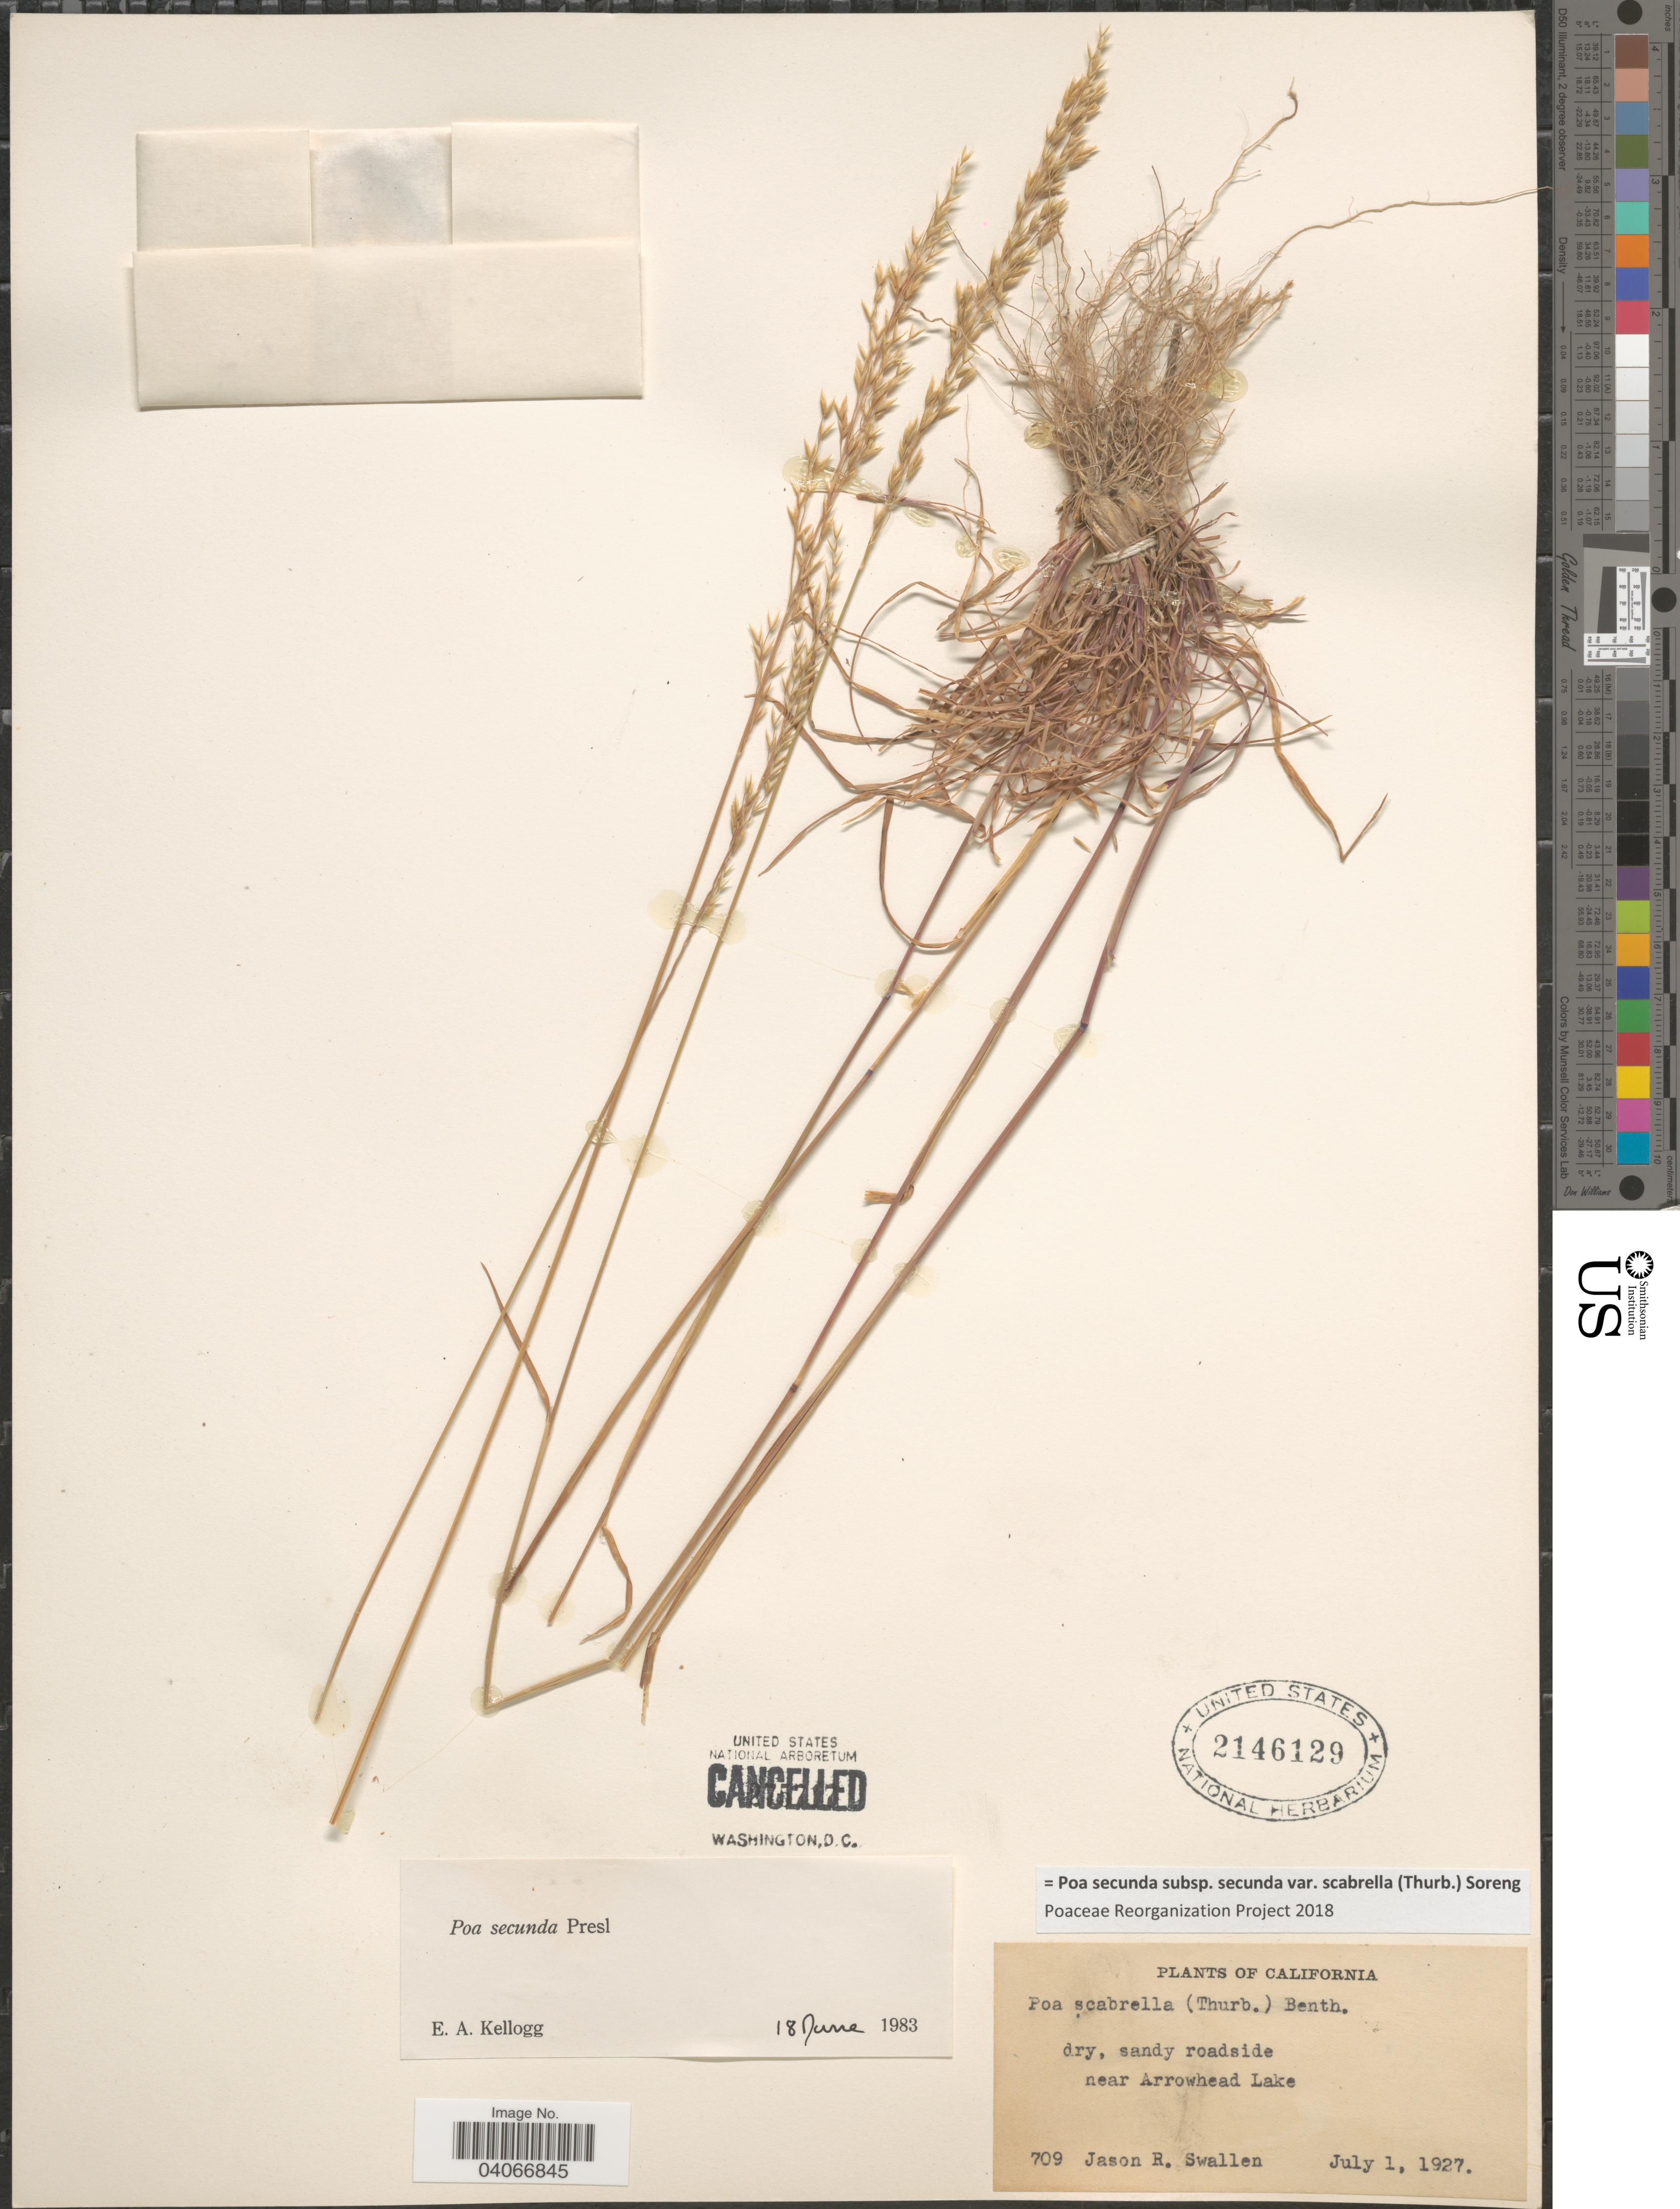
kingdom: Plantae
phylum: Tracheophyta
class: Liliopsida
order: Poales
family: Poaceae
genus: Poa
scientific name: Poa secunda subsp. secunda var. scabrella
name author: (Thurb.) Soreng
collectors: J. R. Swallen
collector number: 709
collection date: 1927-07-01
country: United States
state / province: California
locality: Dry, sandy roadside near Arrowhead Lake.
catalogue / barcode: US 2146129